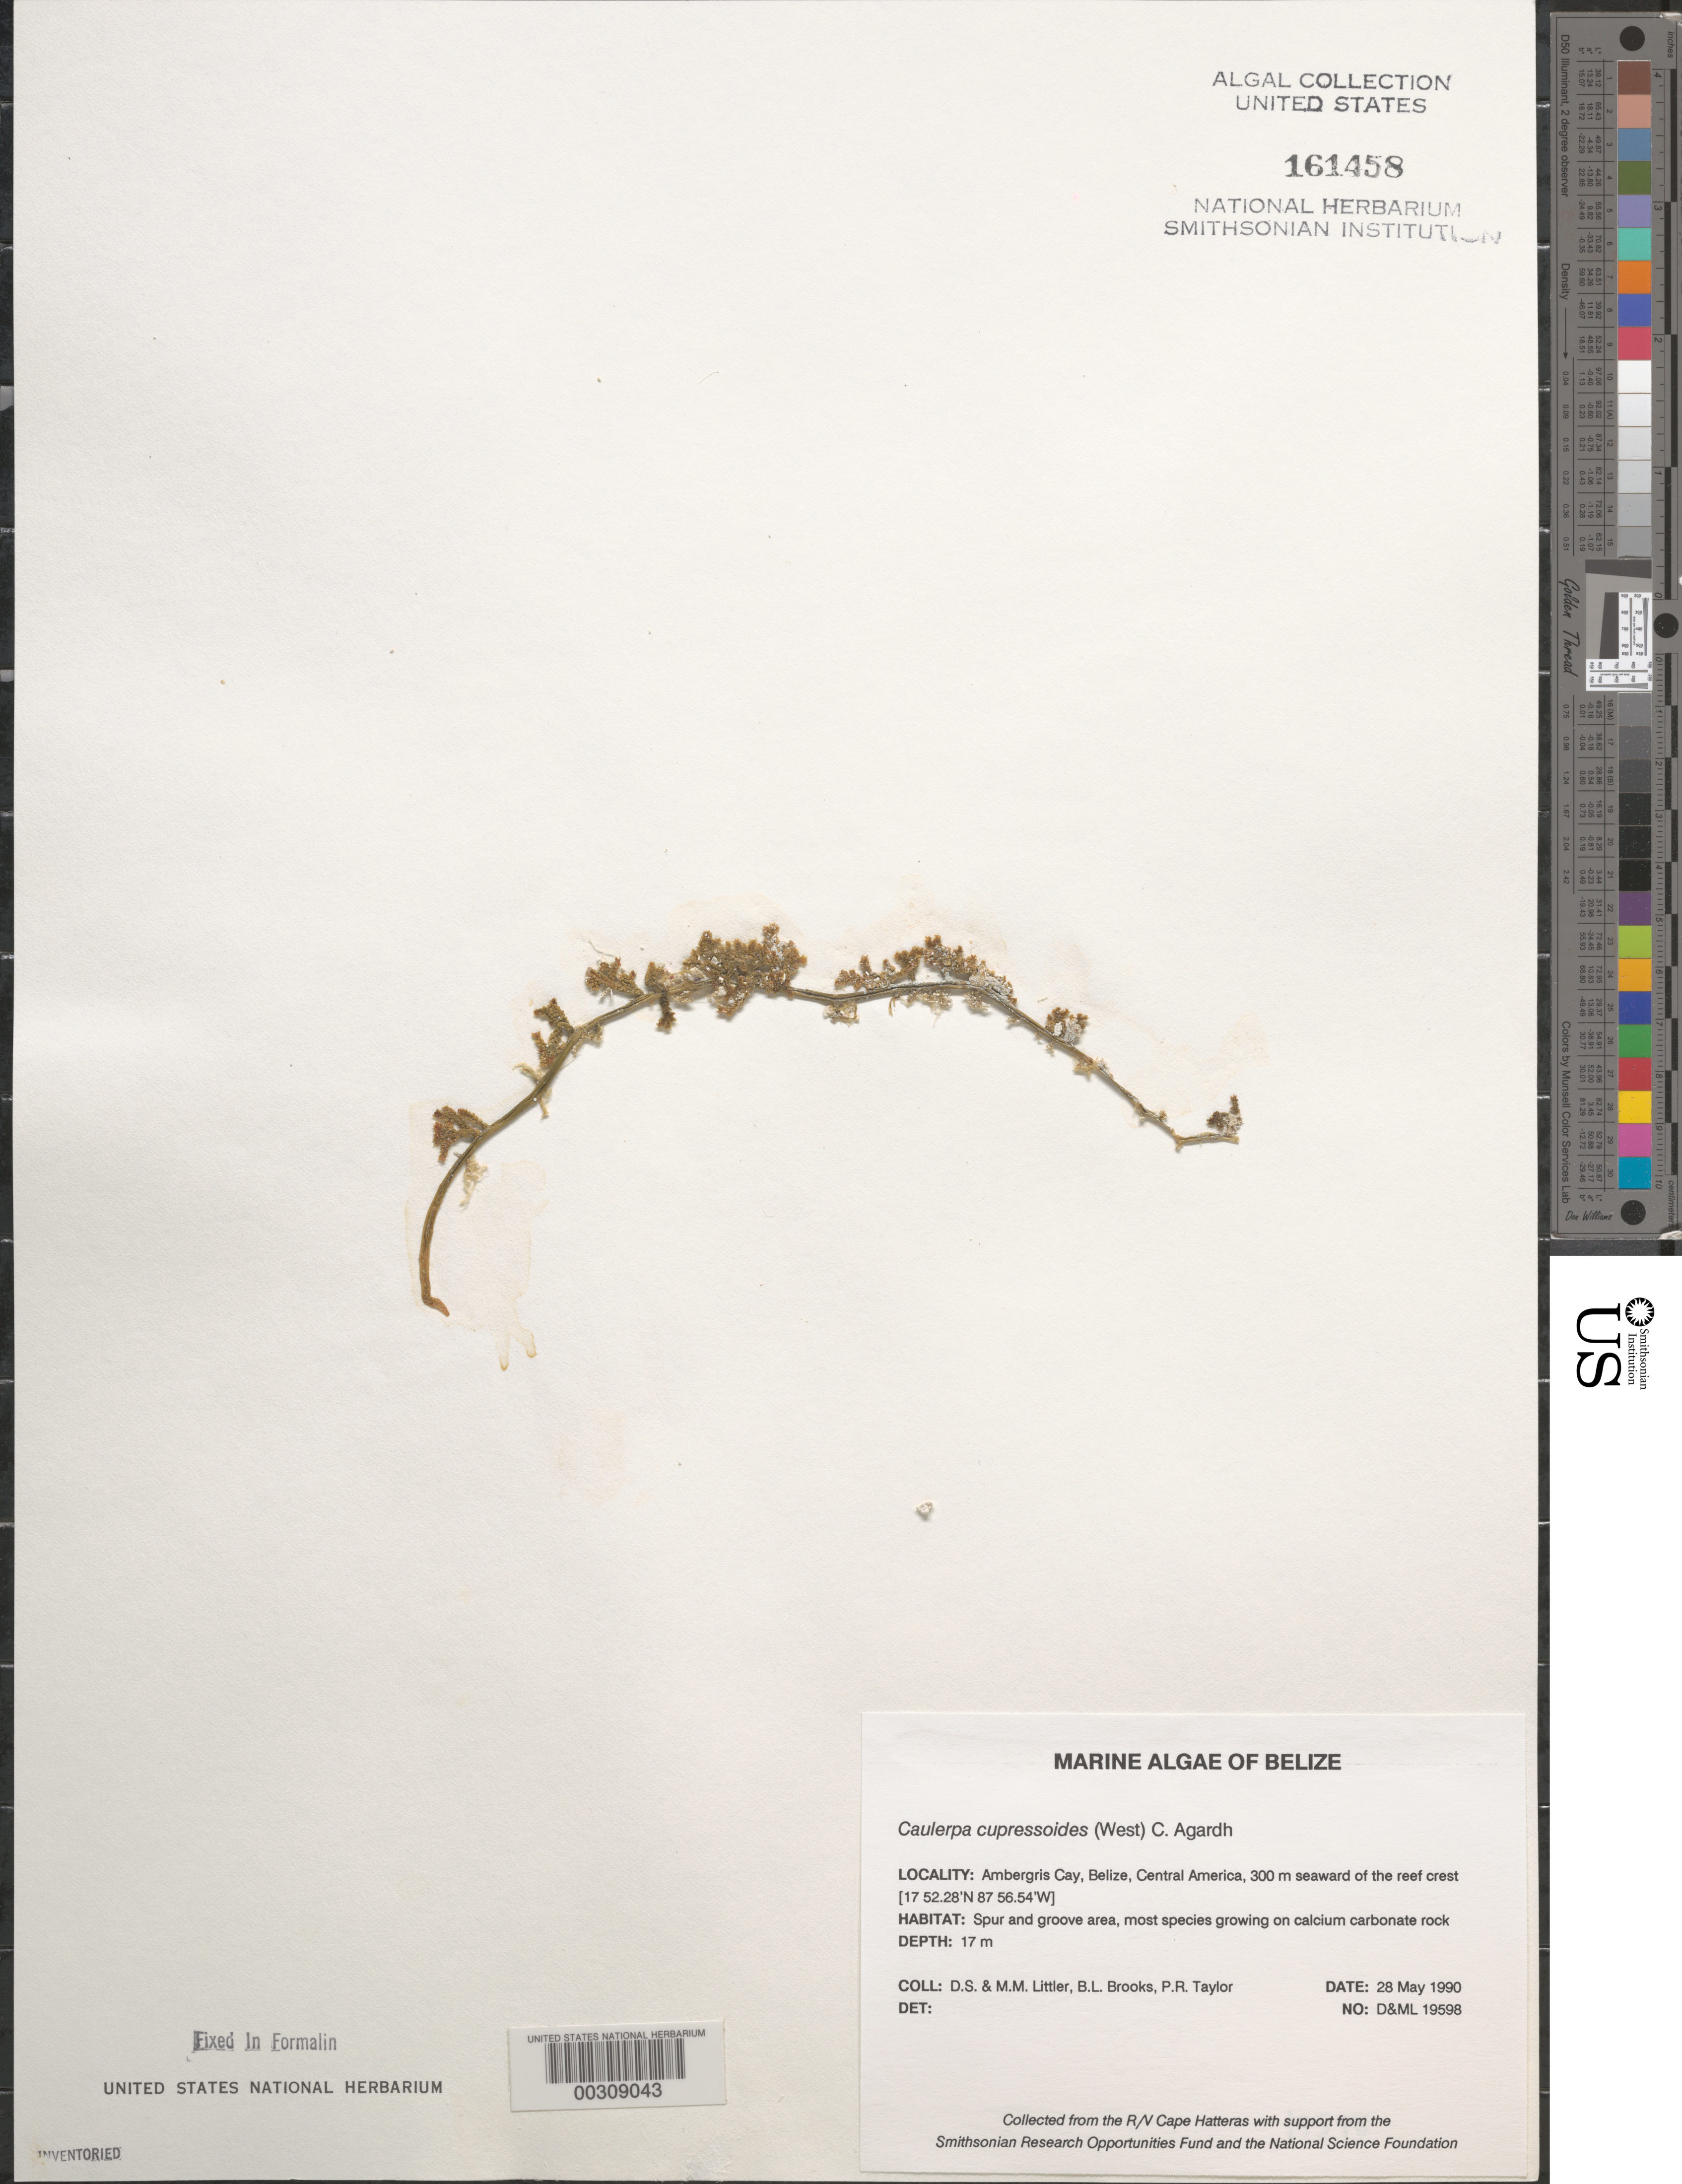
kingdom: Plantae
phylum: Chlorophyta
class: Ulvophyceae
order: Bryopsidales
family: Caulerpaceae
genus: Caulerpa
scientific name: Caulerpa cupressoides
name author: (Vahl) C. Agardh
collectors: D. S. Littler, M. M. Littler, B. Brooks & P. R. Taylor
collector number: D&ML 19598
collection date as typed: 28 May 1990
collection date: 1990-05-28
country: Belize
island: Ambergris Cay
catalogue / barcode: US 161458